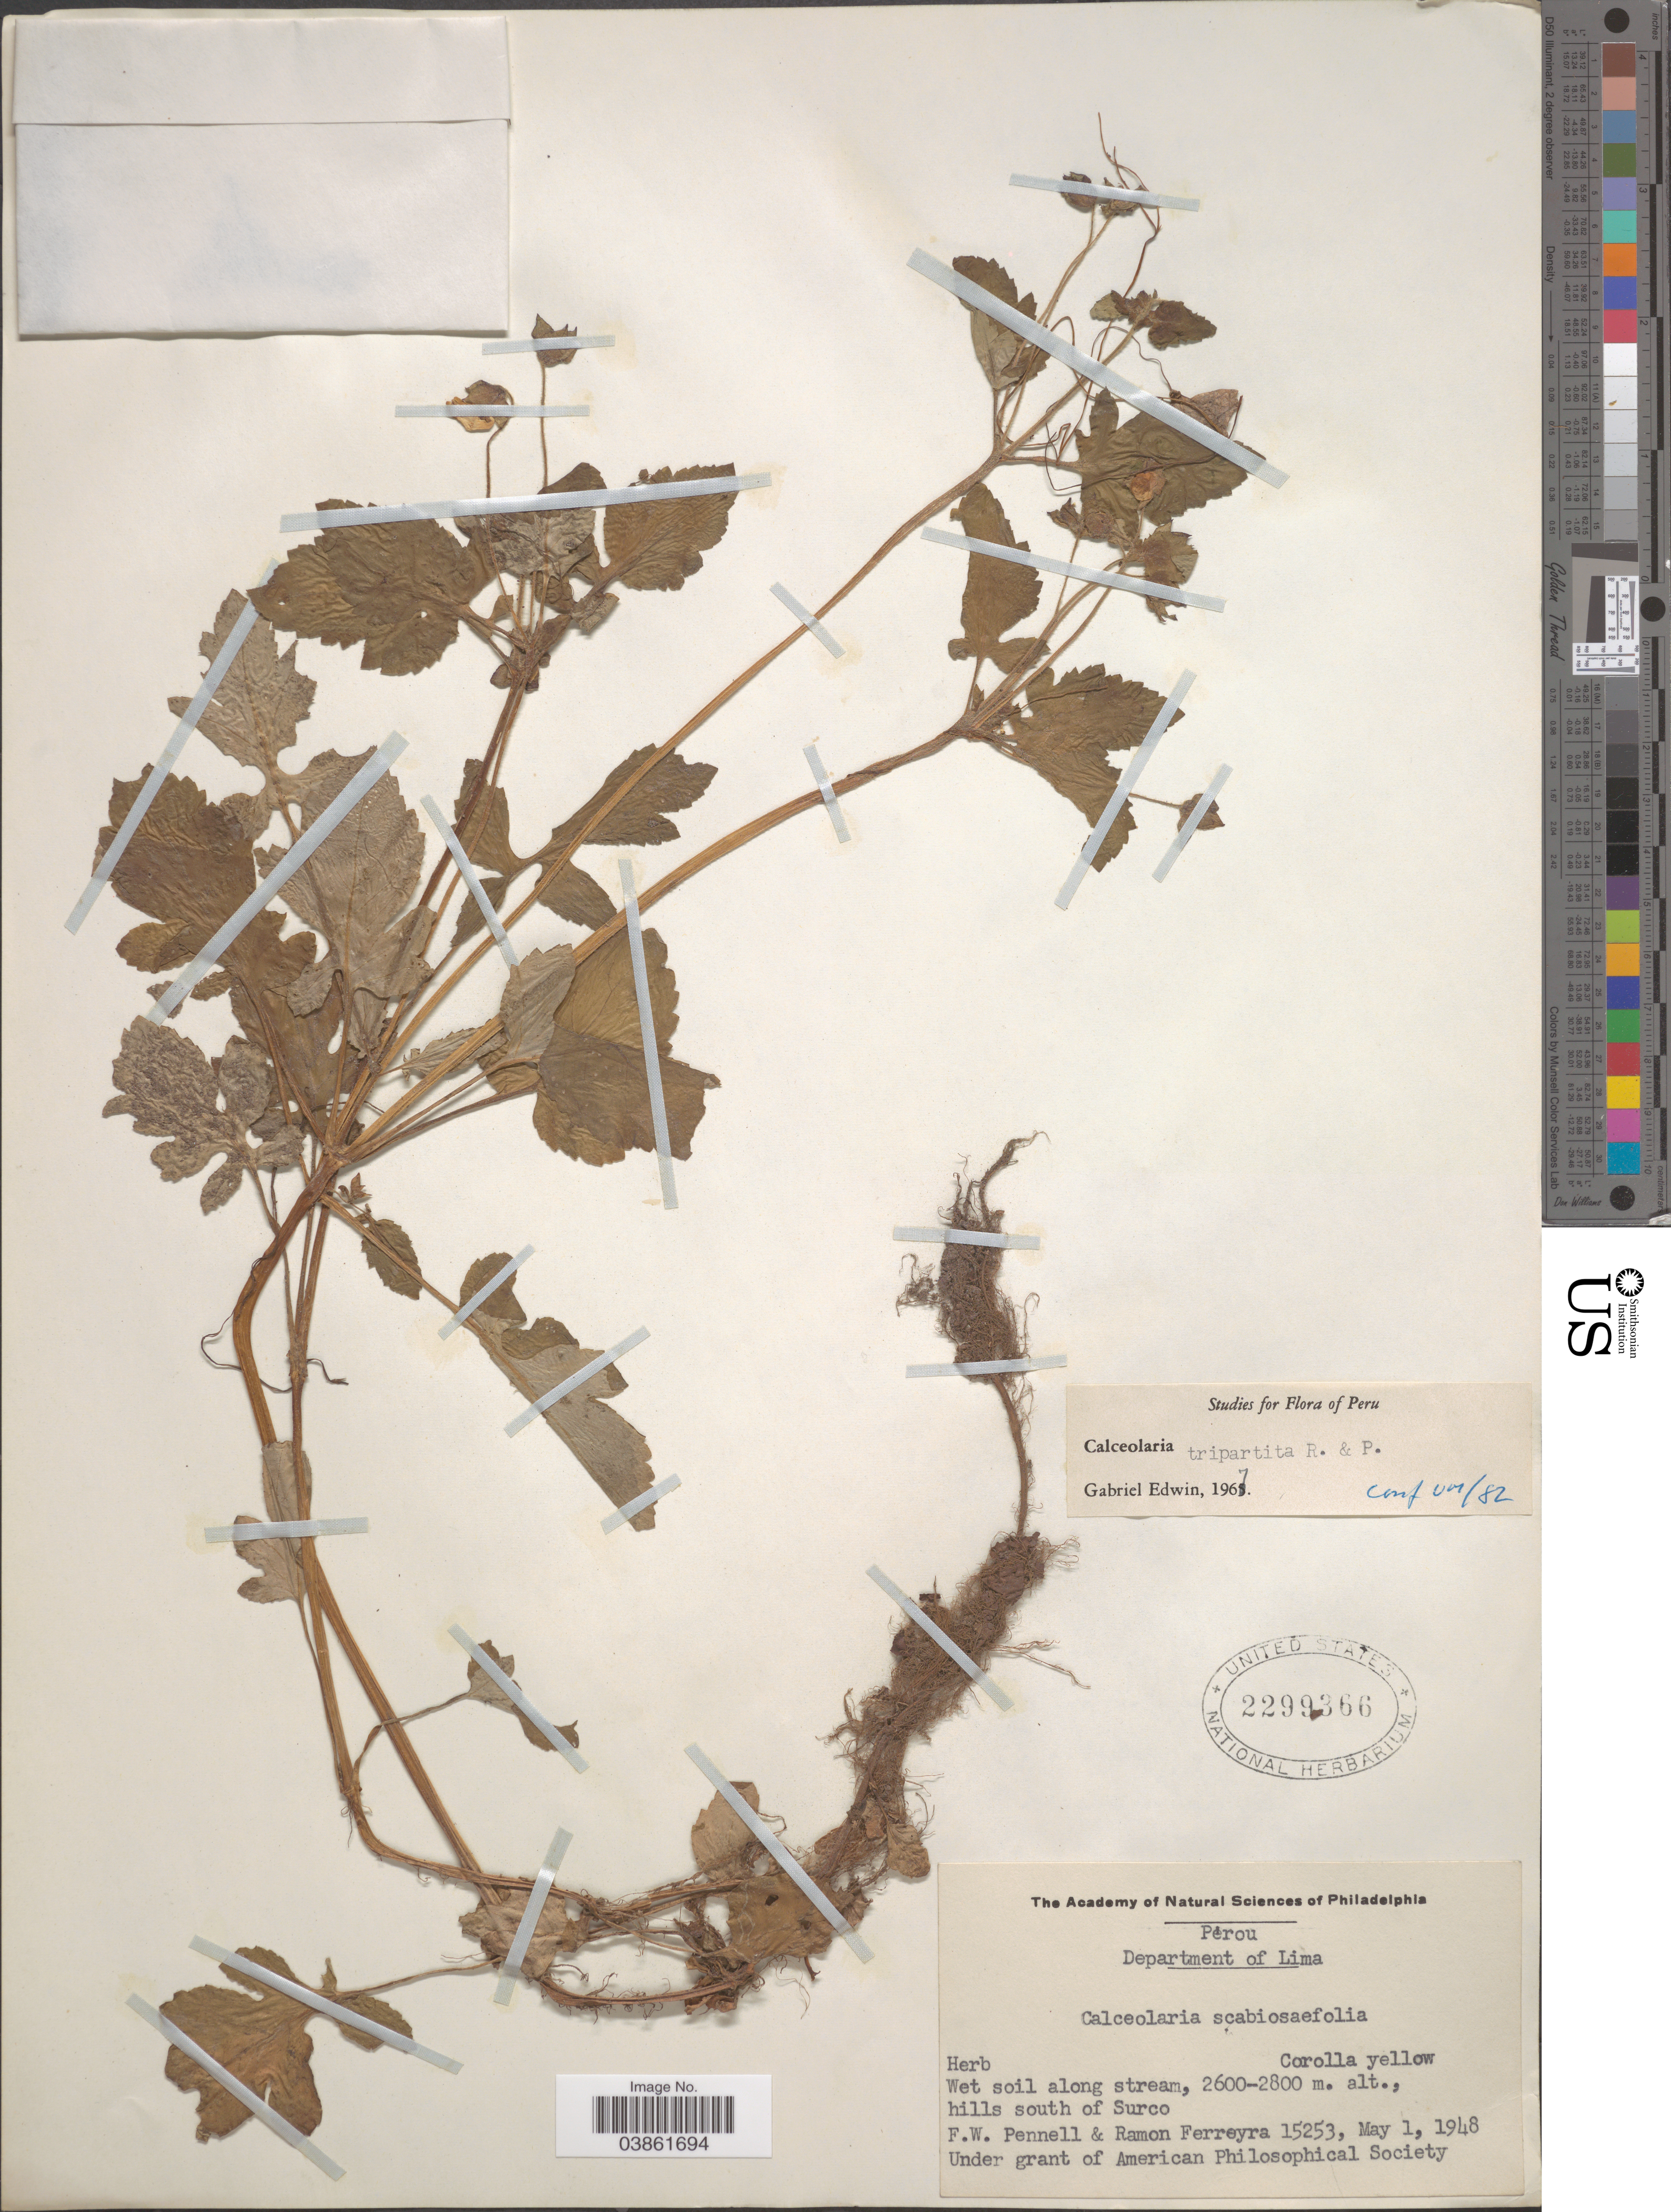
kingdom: Plantae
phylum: Tracheophyta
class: Magnoliopsida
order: Lamiales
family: Calceolariaceae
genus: Calceolaria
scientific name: Calceolaria tripartita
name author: Ruiz & Pav.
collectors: F. W. Pennell & R. A. Ferreyra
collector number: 15253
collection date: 1948-05-01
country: Peru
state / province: Lima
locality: Department of Lima. Hills south of Surco.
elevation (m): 2600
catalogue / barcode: US 2299366